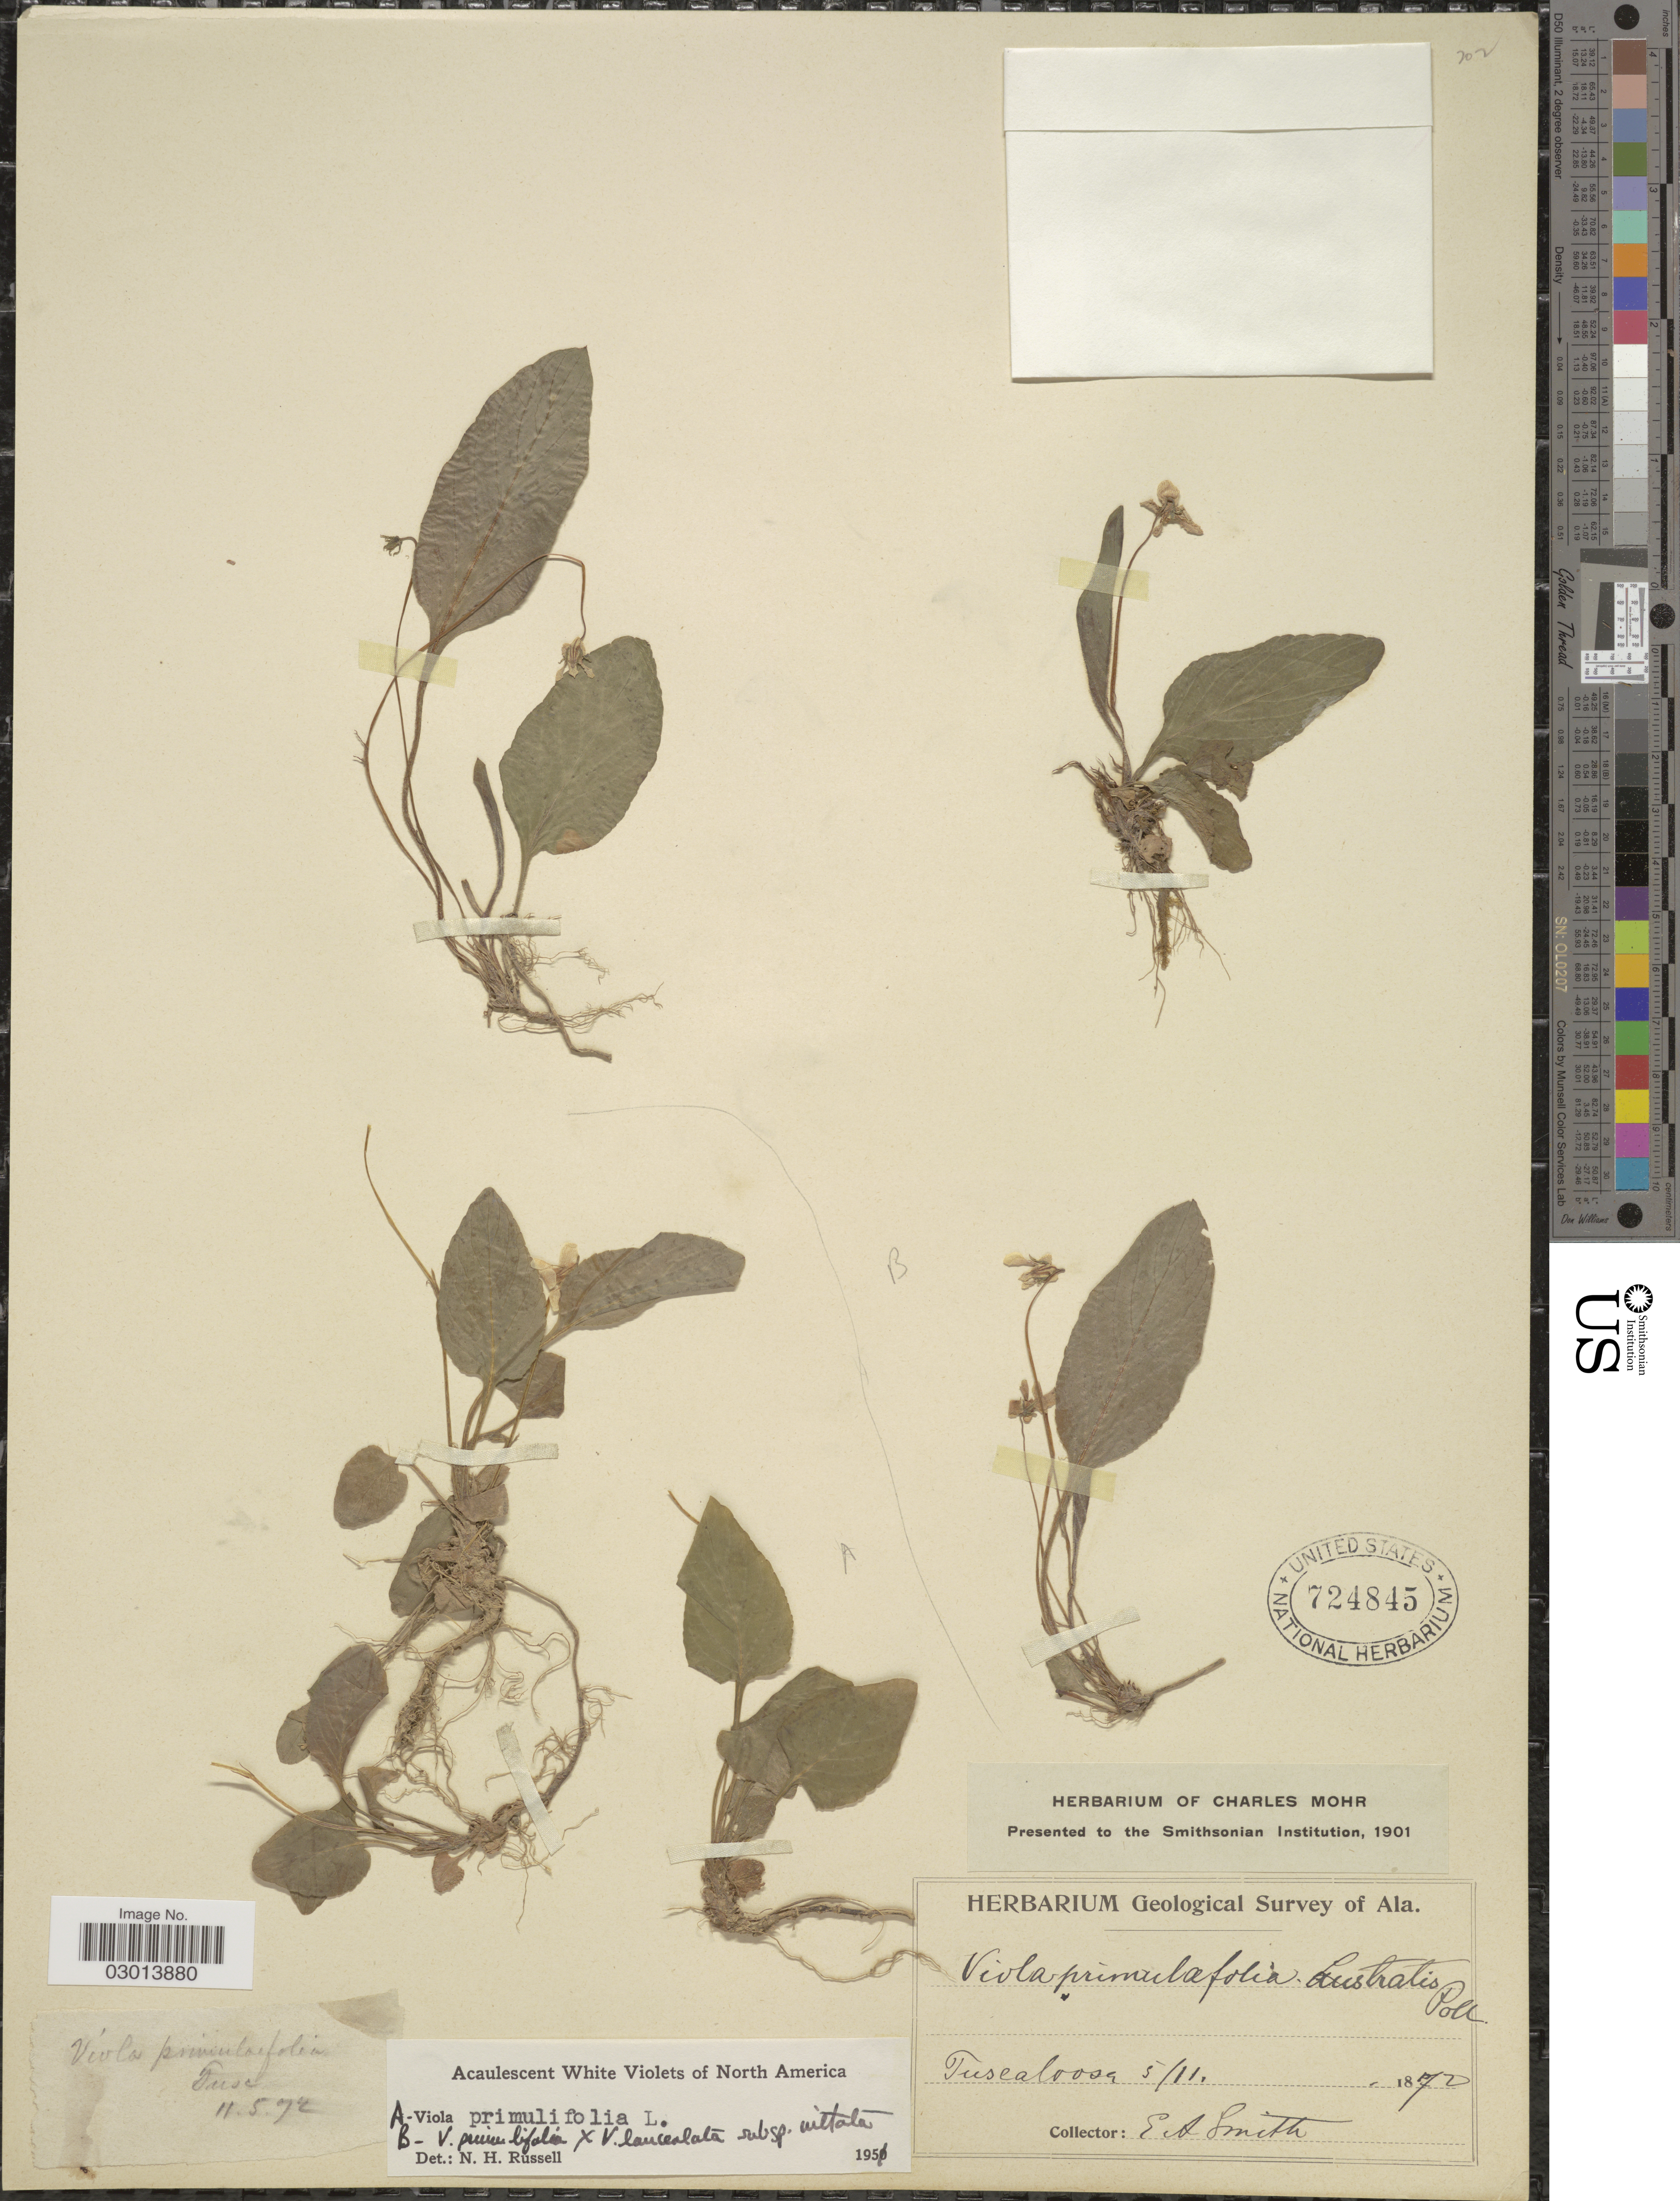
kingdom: Plantae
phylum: Tracheophyta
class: Magnoliopsida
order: Malpighiales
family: Violaceae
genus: Viola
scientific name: Viola primulifolia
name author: L.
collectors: E. A. Smith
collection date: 1872-05-11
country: United States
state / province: Alabama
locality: Tuscaloosa.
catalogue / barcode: US 724845